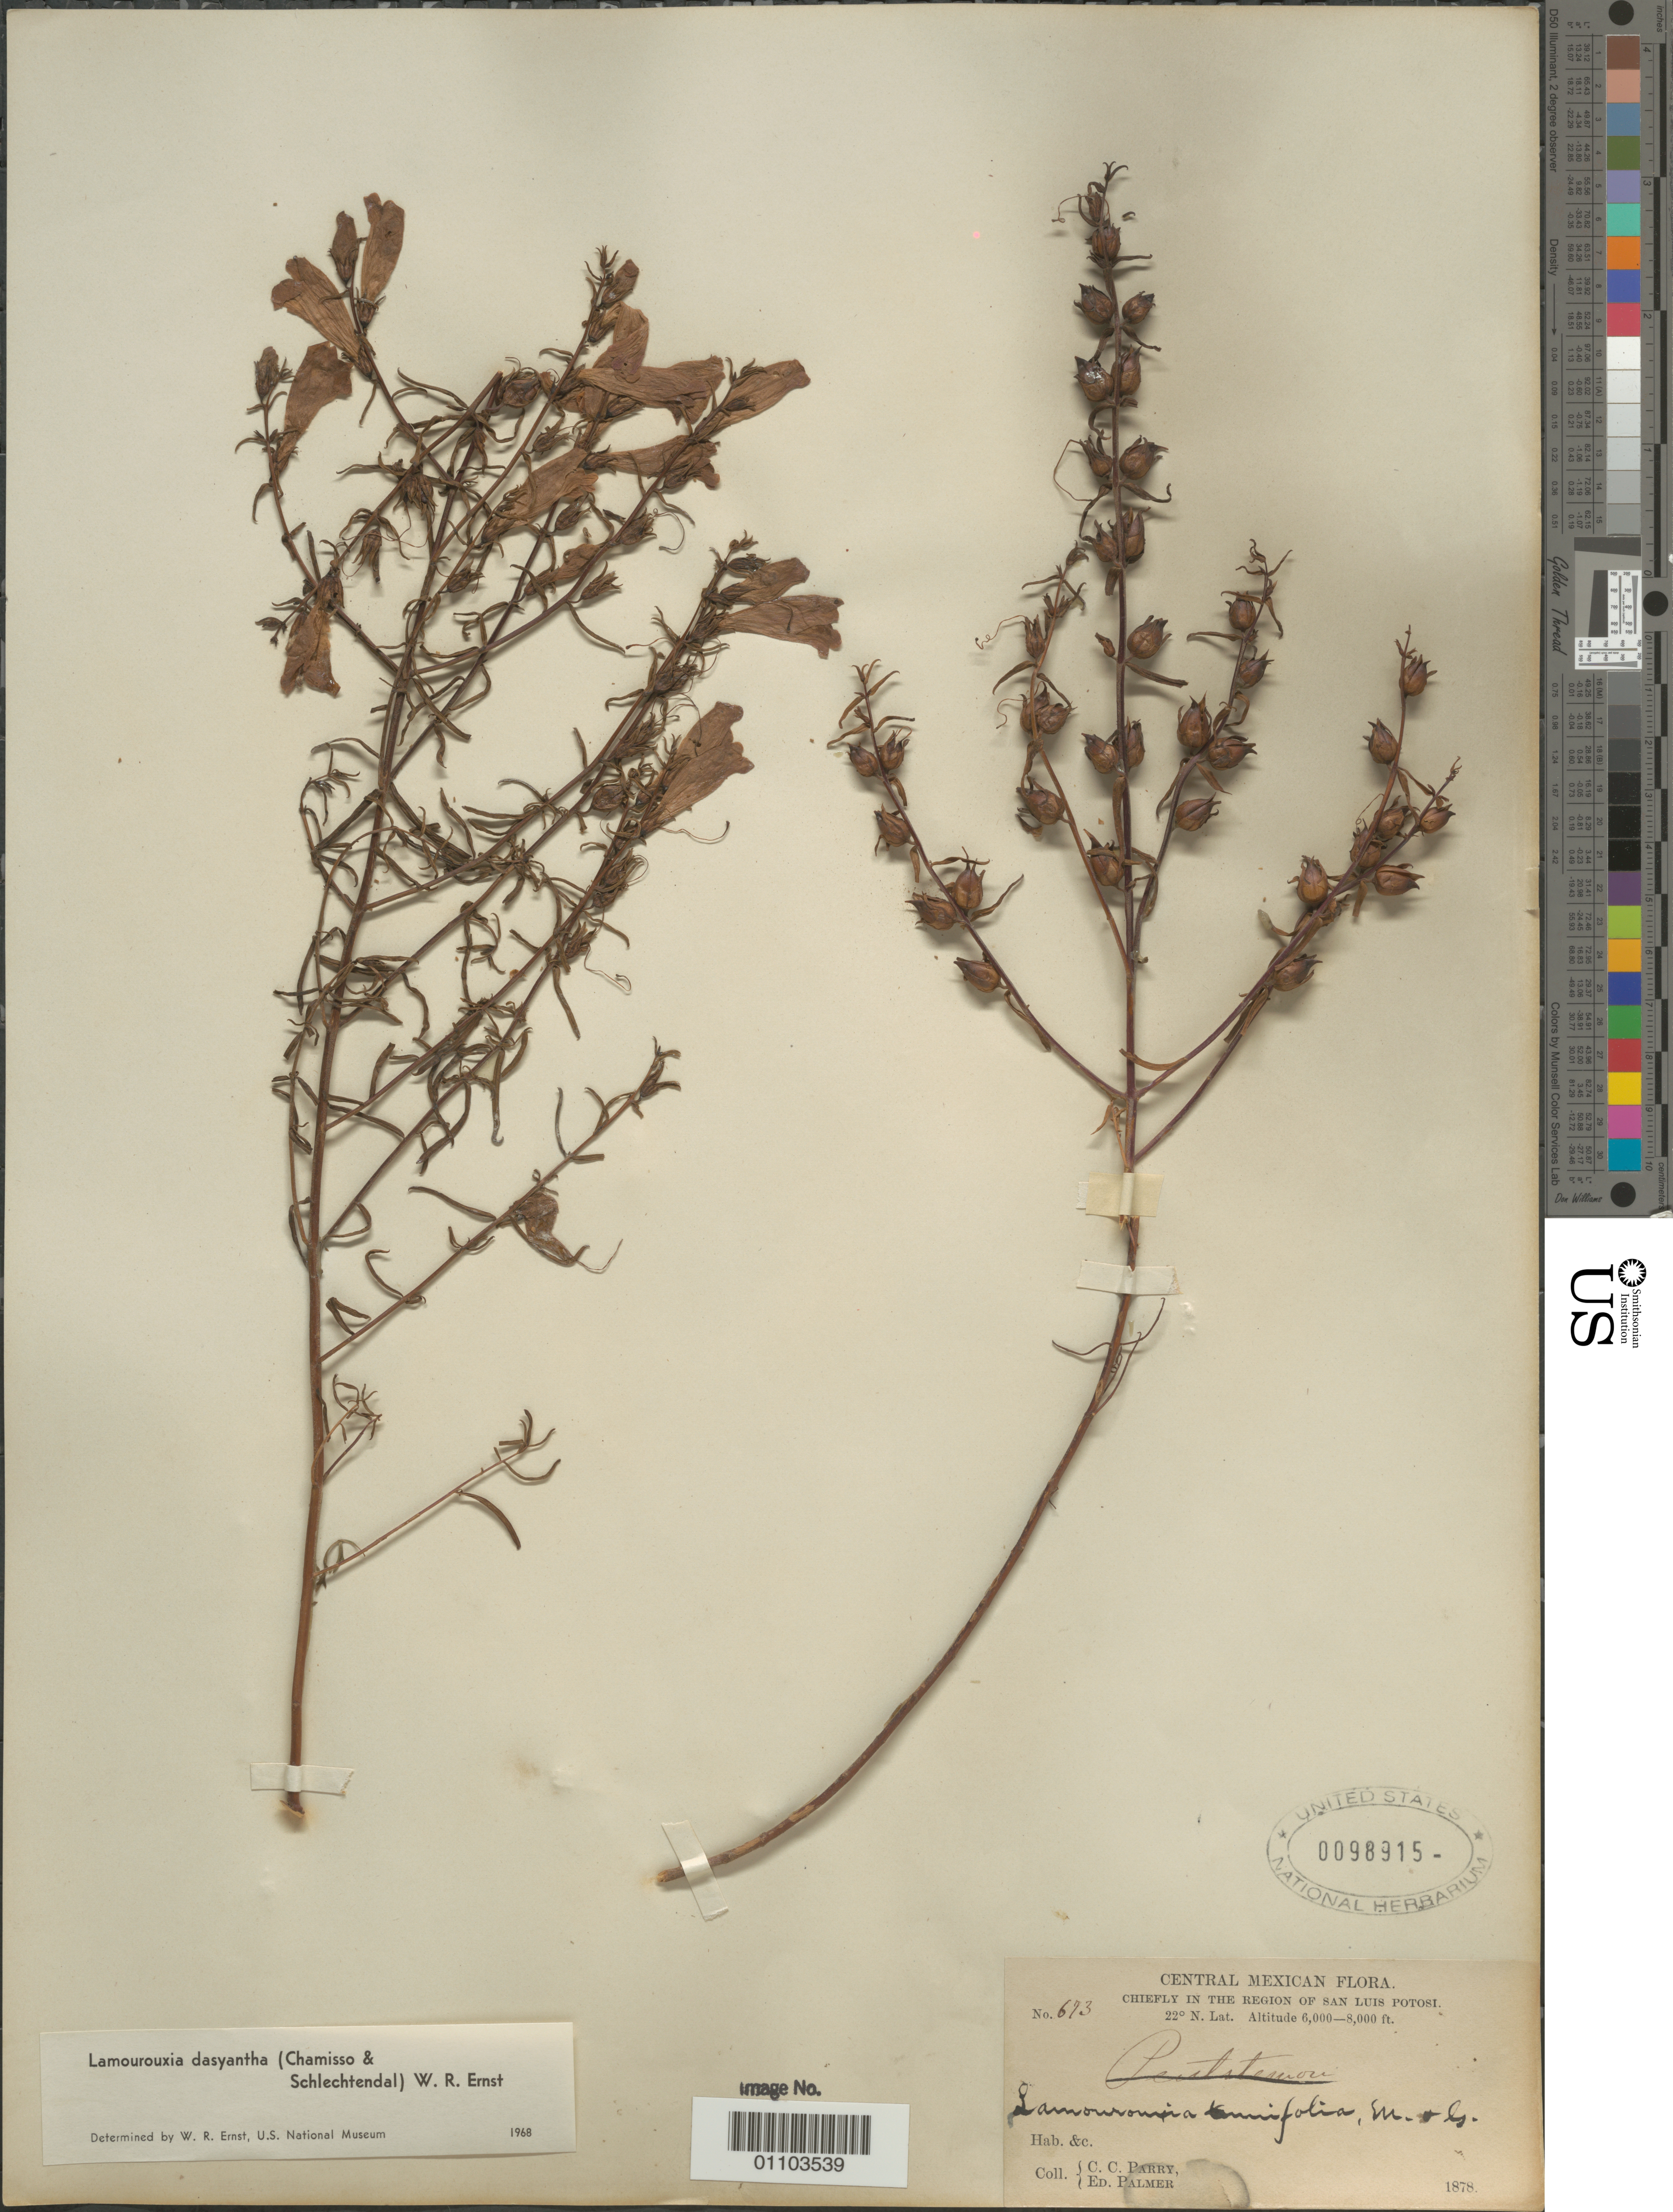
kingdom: Plantae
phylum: Tracheophyta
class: Magnoliopsida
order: Lamiales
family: Orobanchaceae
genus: Lamourouxia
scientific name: Lamourouxia dasyantha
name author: (Cham. & Schltdl.) W.R. Ernst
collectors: C. C. Parry & E. Palmer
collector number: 673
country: Mexico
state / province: San Luis Potosí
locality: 22 N Lat.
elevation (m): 1829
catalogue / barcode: US 98915